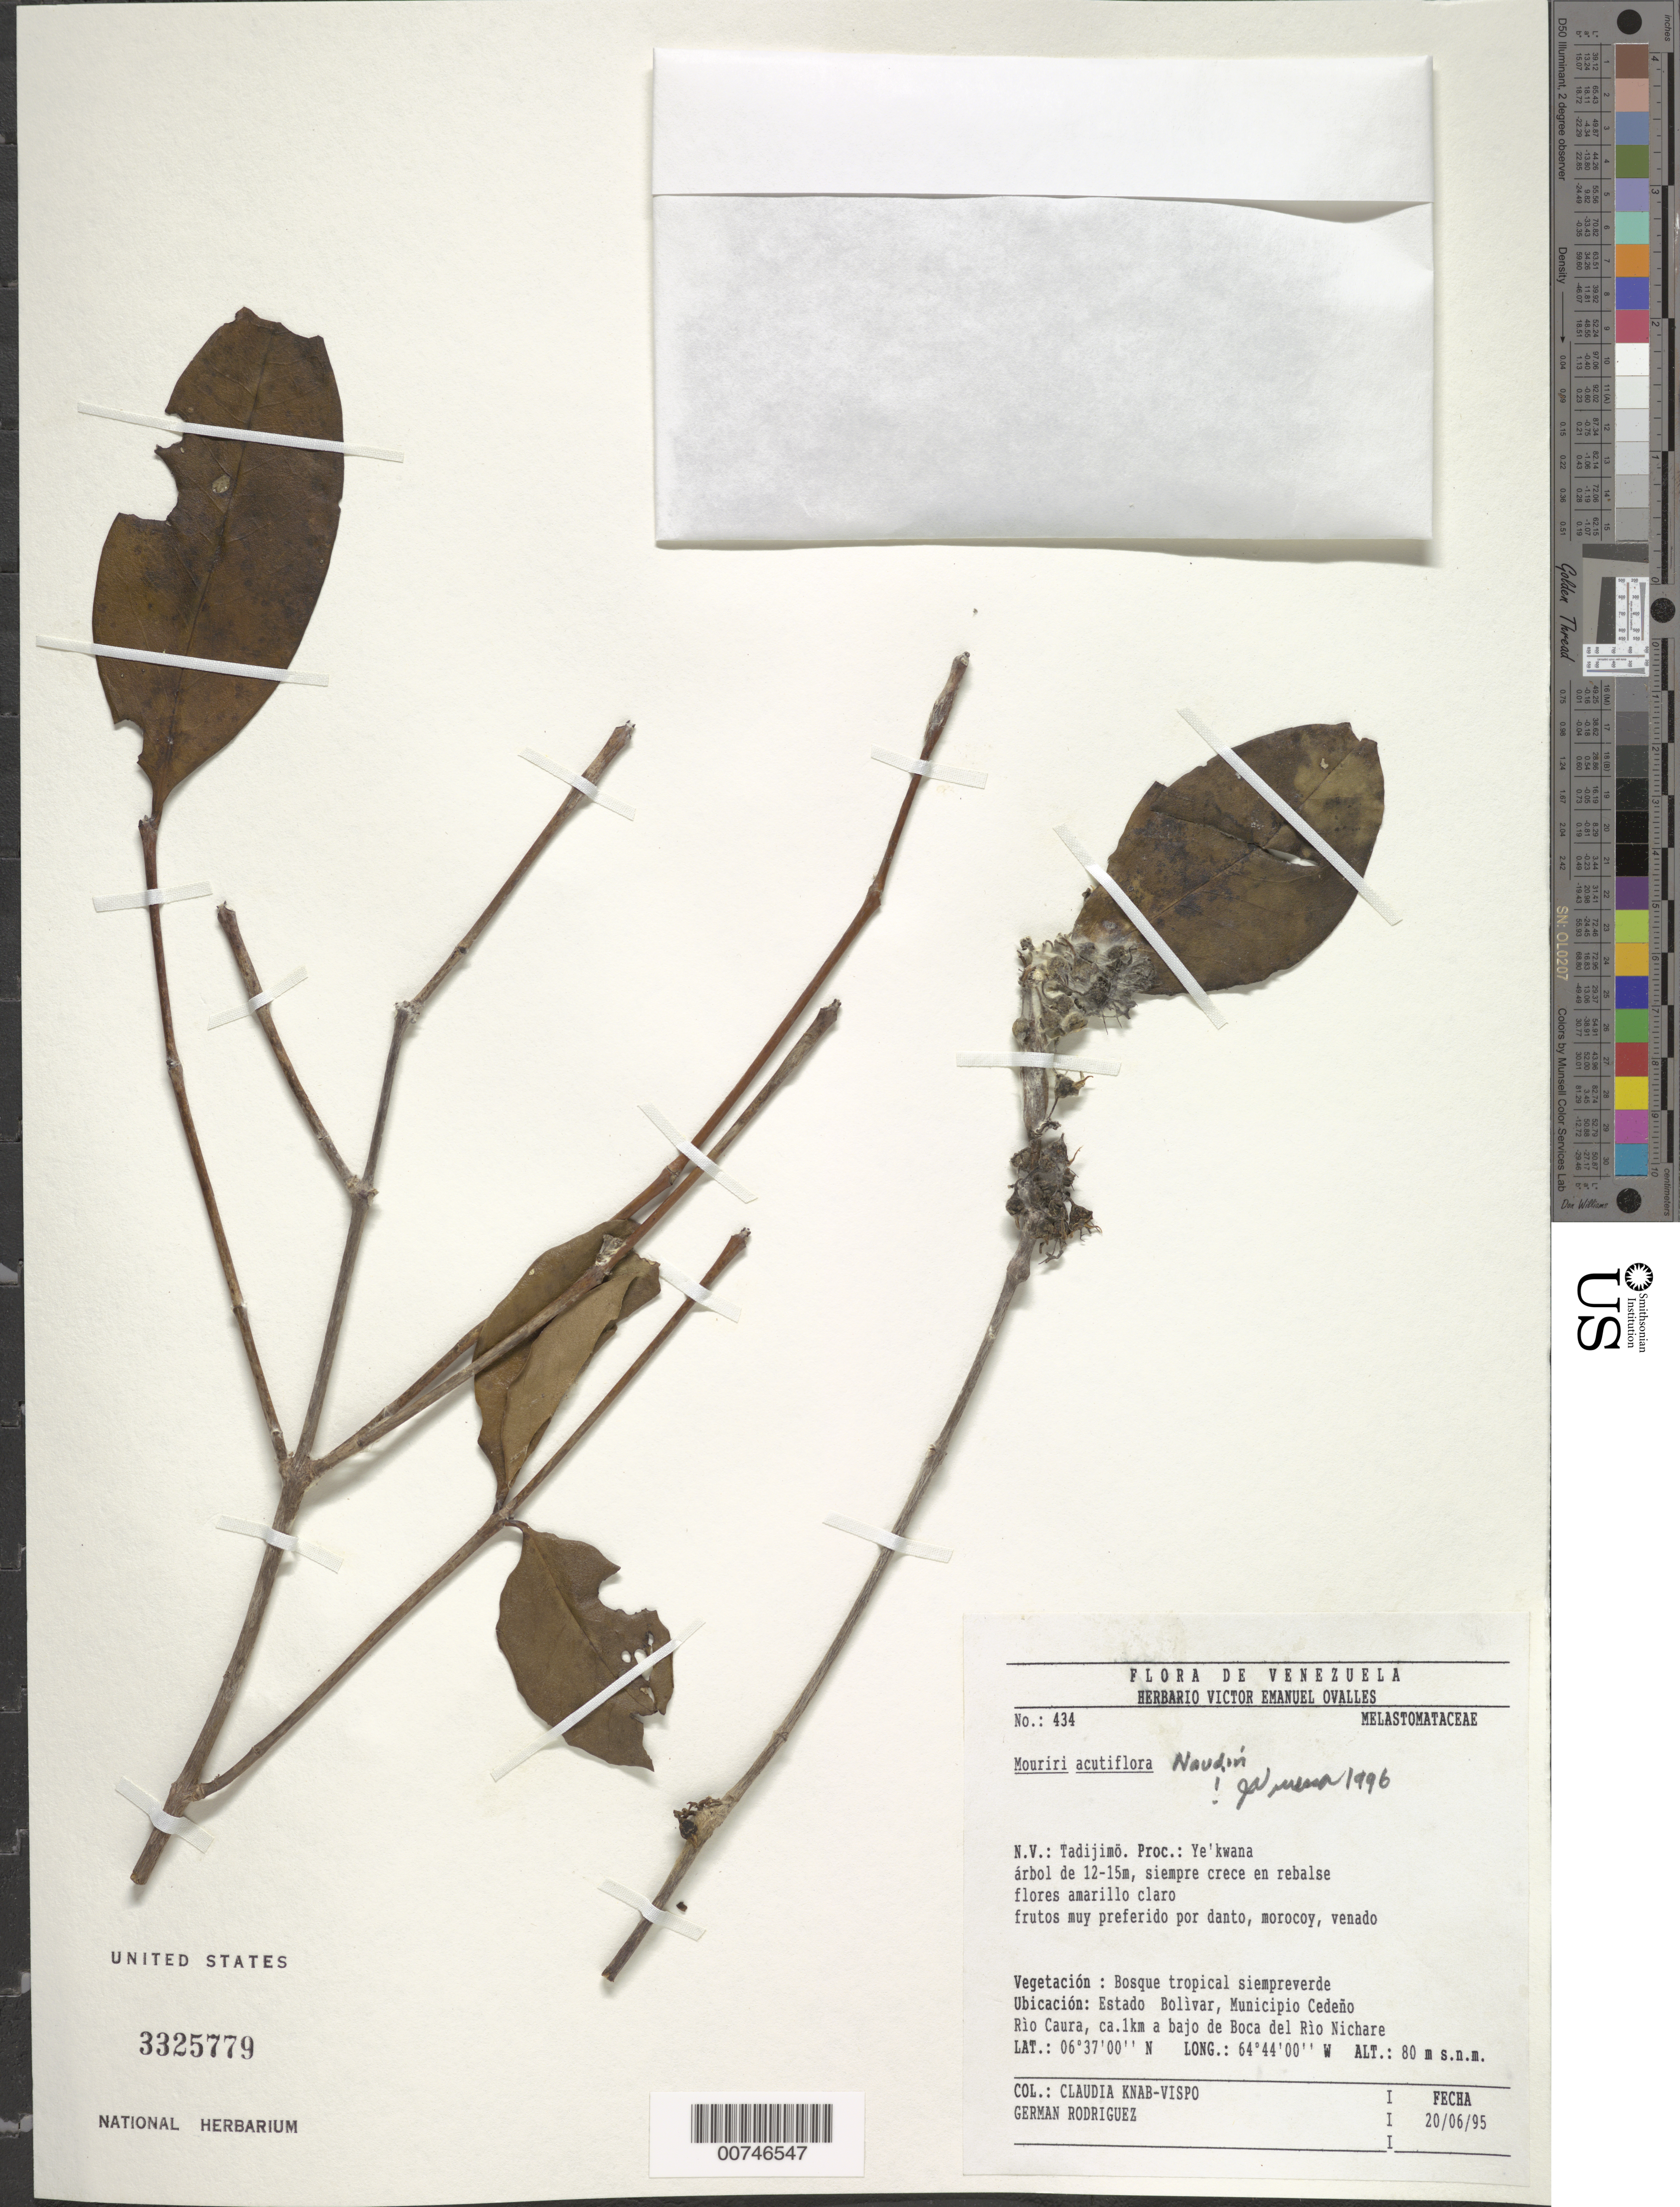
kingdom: Plantae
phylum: Tracheophyta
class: Magnoliopsida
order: Myrtales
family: Melastomataceae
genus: Mouriri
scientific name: Mouriri acutiflora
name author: Naudin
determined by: Wurdack, John J., (US), US (UNITED STATES)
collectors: C. Knab-Vispo & G. Rodriguez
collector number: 434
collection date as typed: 20-Jun-95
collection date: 1995-06-20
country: Venezuela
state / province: Bolívar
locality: Mun. Cedeño, Río Caura, ca. 0.1 km a bajo de Boca del Río Nichare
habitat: Bosque tropical siempreverde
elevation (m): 80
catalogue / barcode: US 3325779